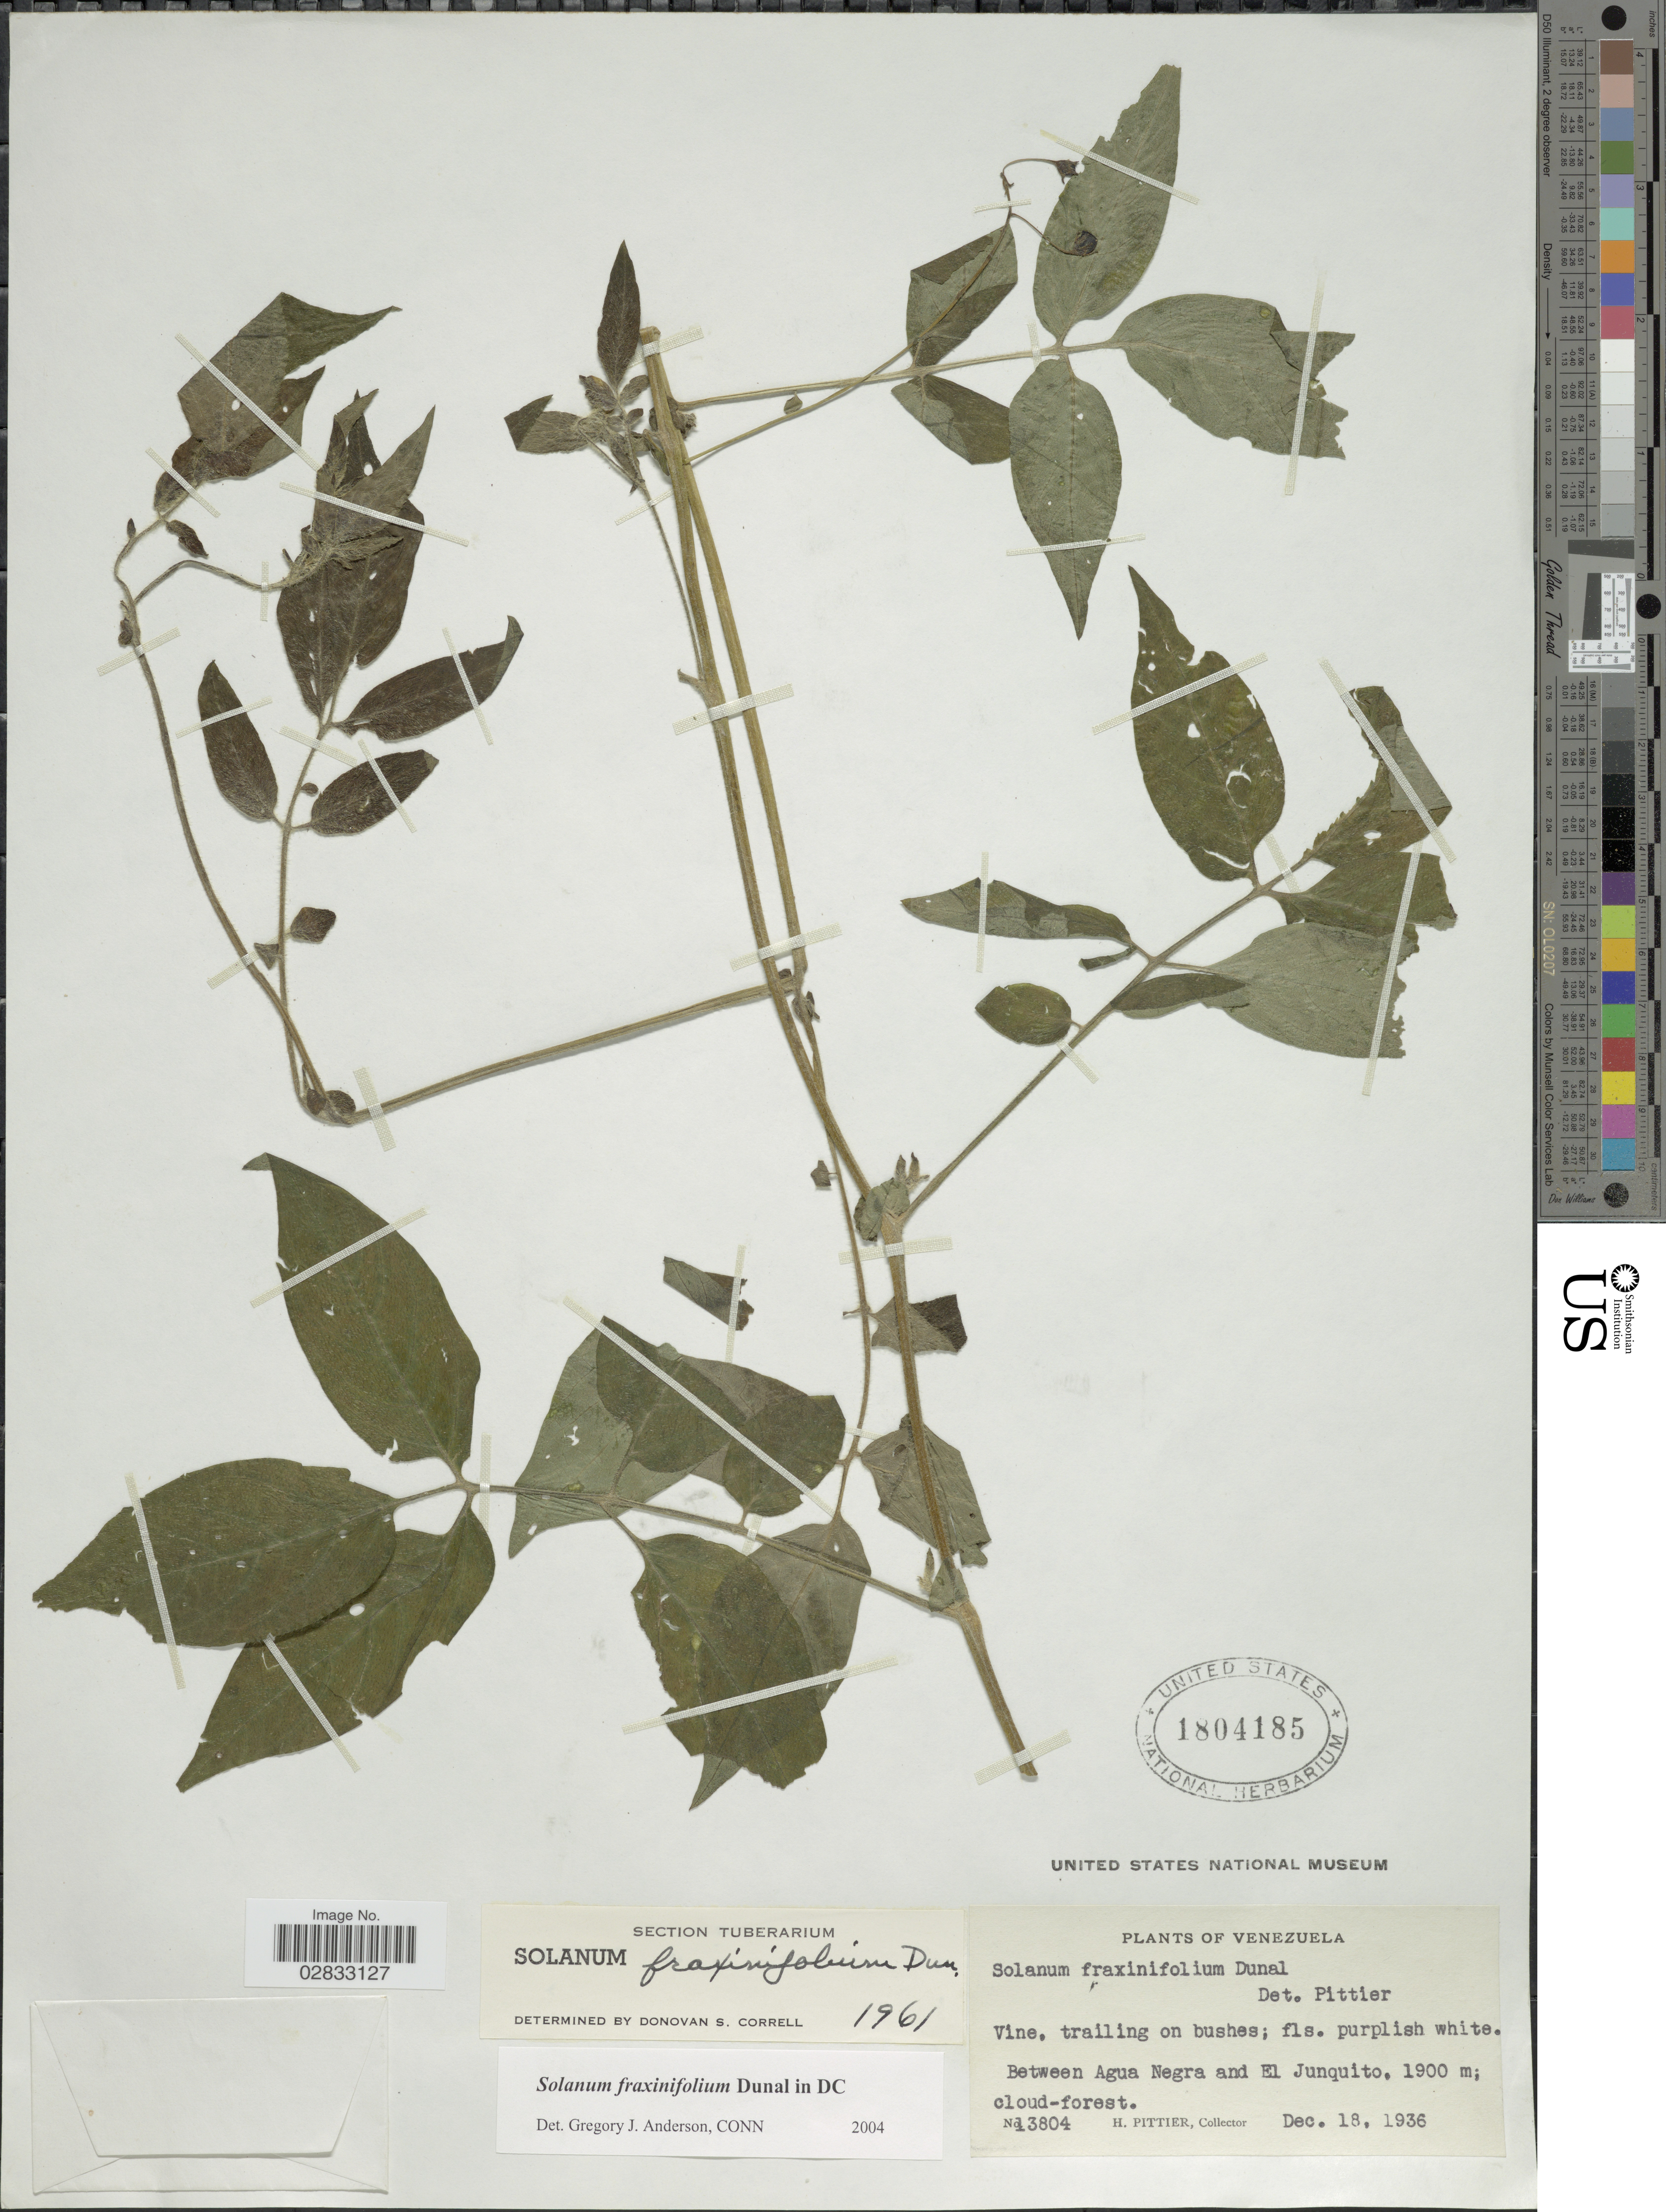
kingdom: Plantae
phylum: Tracheophyta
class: Magnoliopsida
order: Solanales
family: Solanaceae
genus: Solanum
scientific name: Solanum fraxinifolium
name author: Dunal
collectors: H. F. Pittier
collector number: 13804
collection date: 1936-12-18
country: Venezuela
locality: Between Agua Negra and El Junquito.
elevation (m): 1900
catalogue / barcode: US 1804185